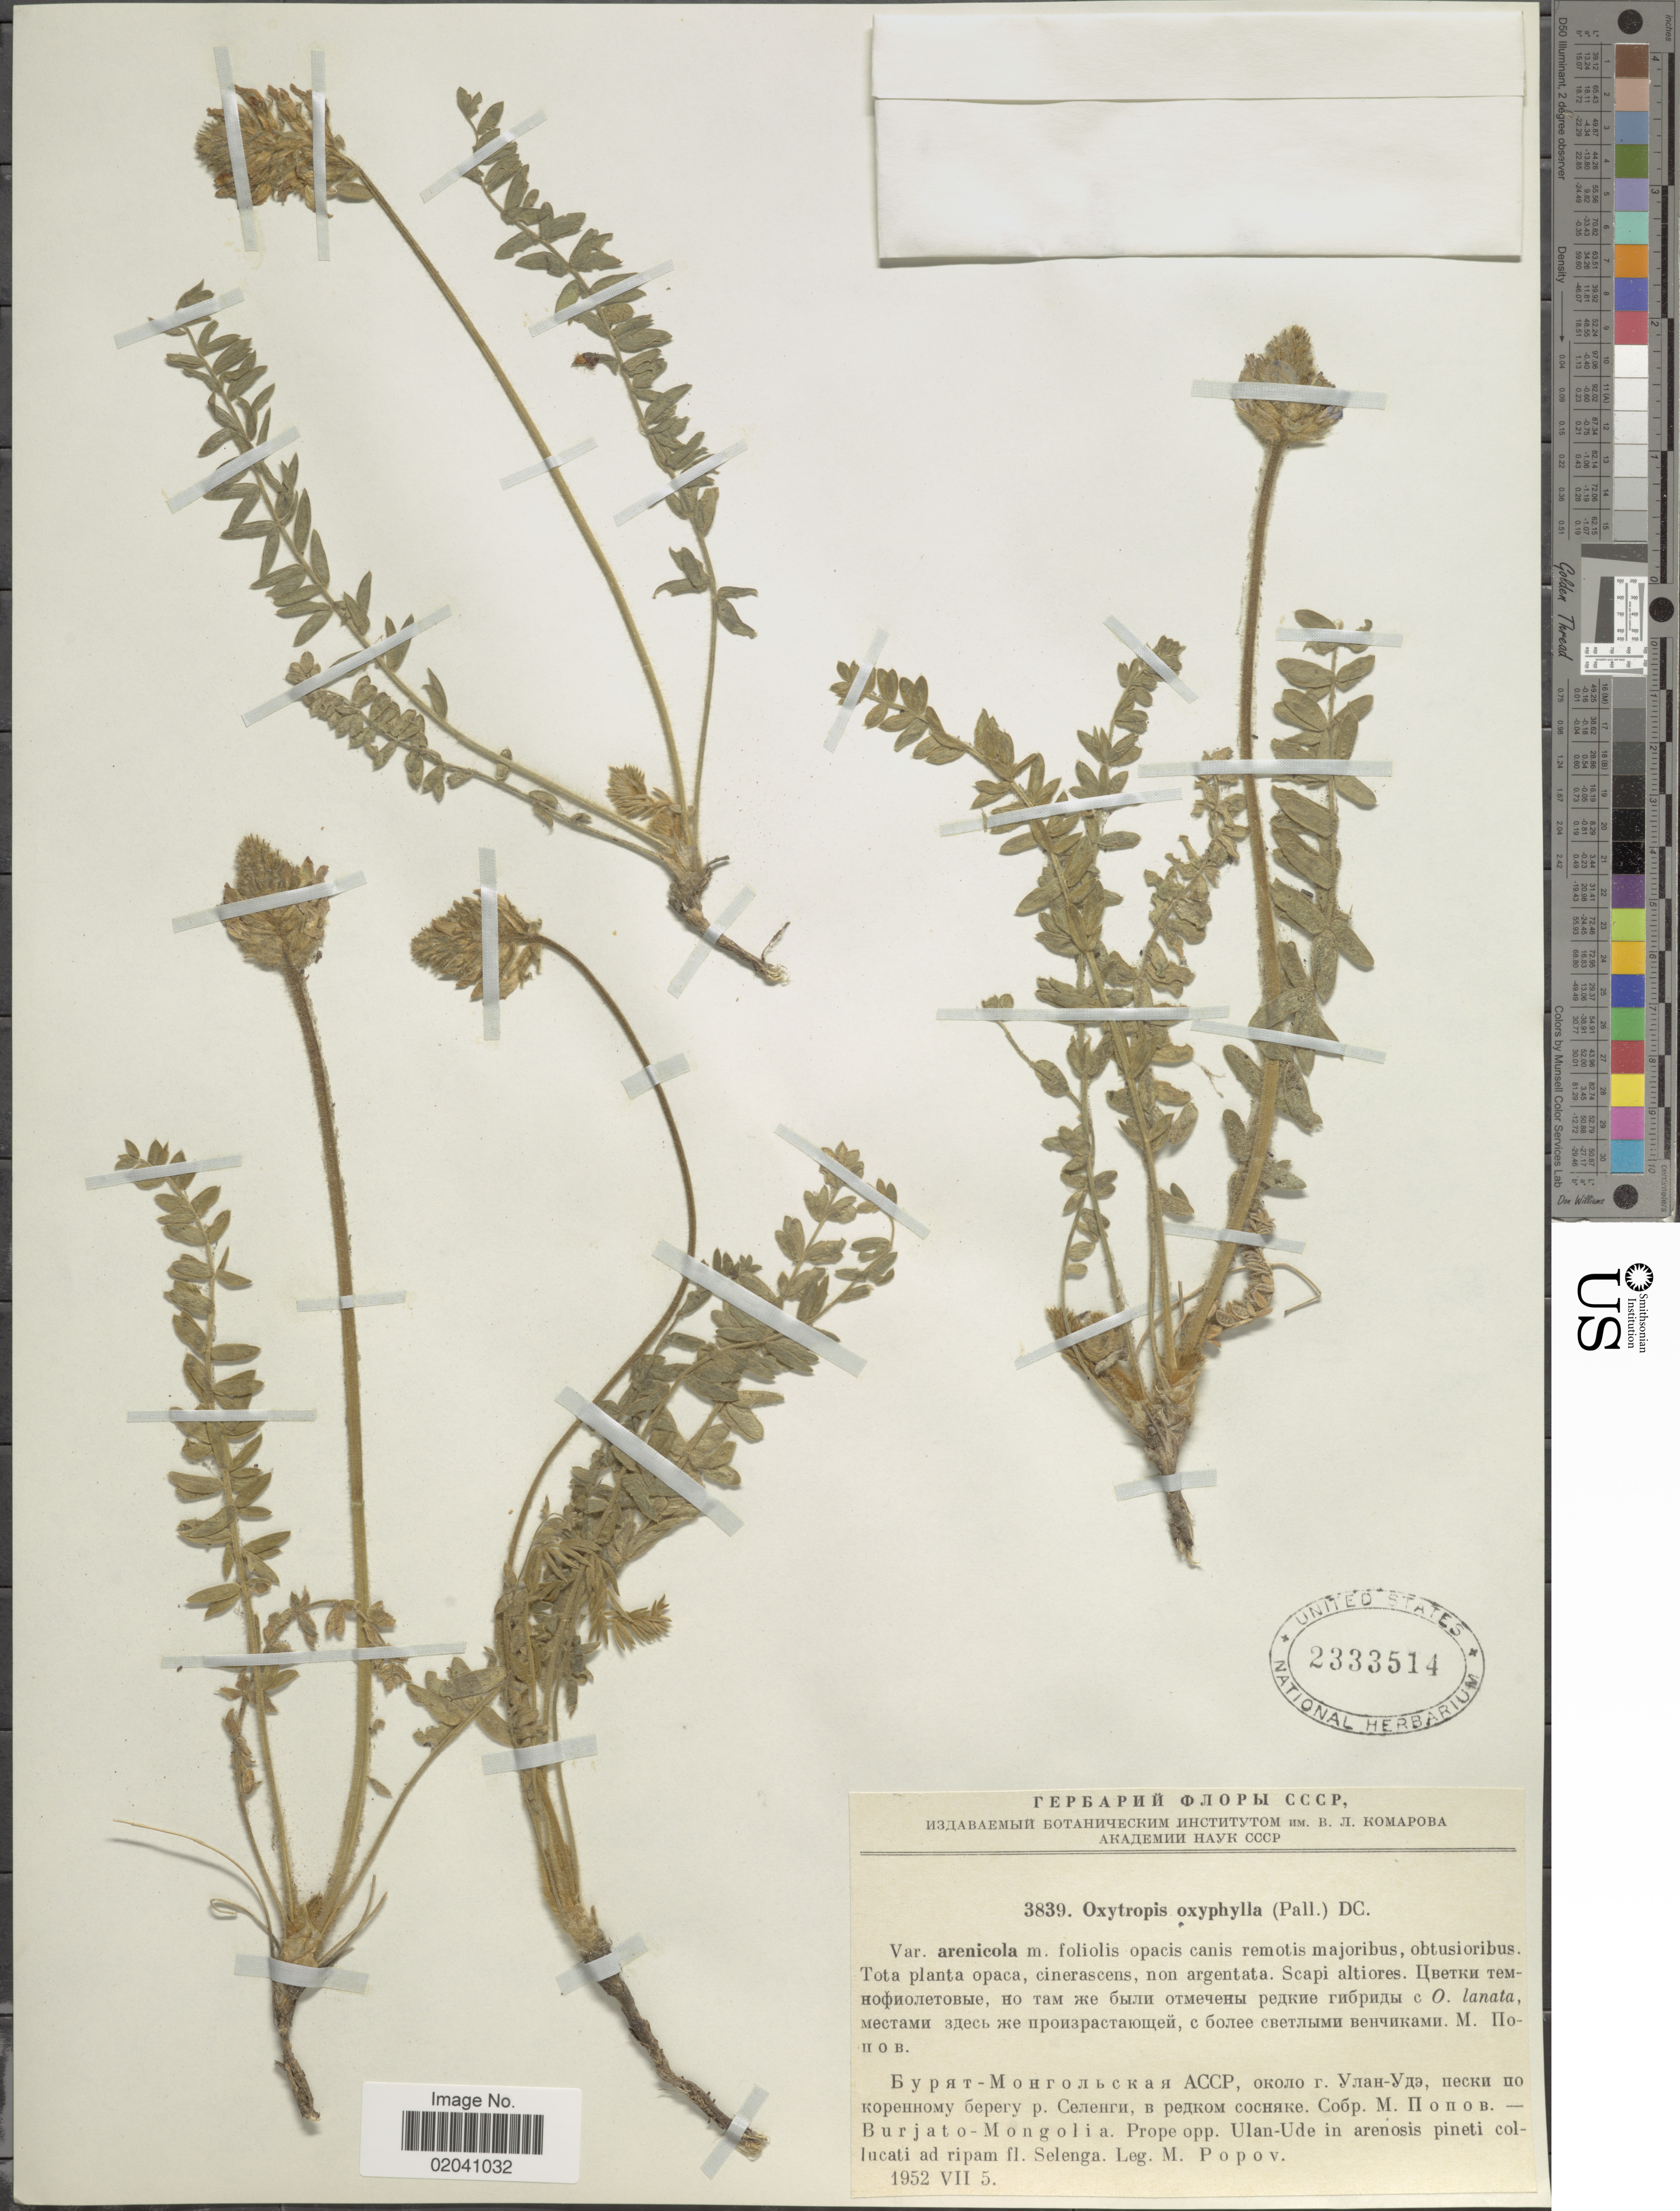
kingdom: Plantae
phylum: Tracheophyta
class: Magnoliopsida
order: Fabales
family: Fabaceae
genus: Oxytropis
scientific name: Oxytropis oxyphylla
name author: (Pall.) DC.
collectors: M. Popov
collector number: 3839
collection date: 1952-07-25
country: Mongolia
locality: Burjato-Mongolia, prope opp. Ulan-Ude in arenosis pineti collucati ad ripam fl. Selenga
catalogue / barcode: US 2333514